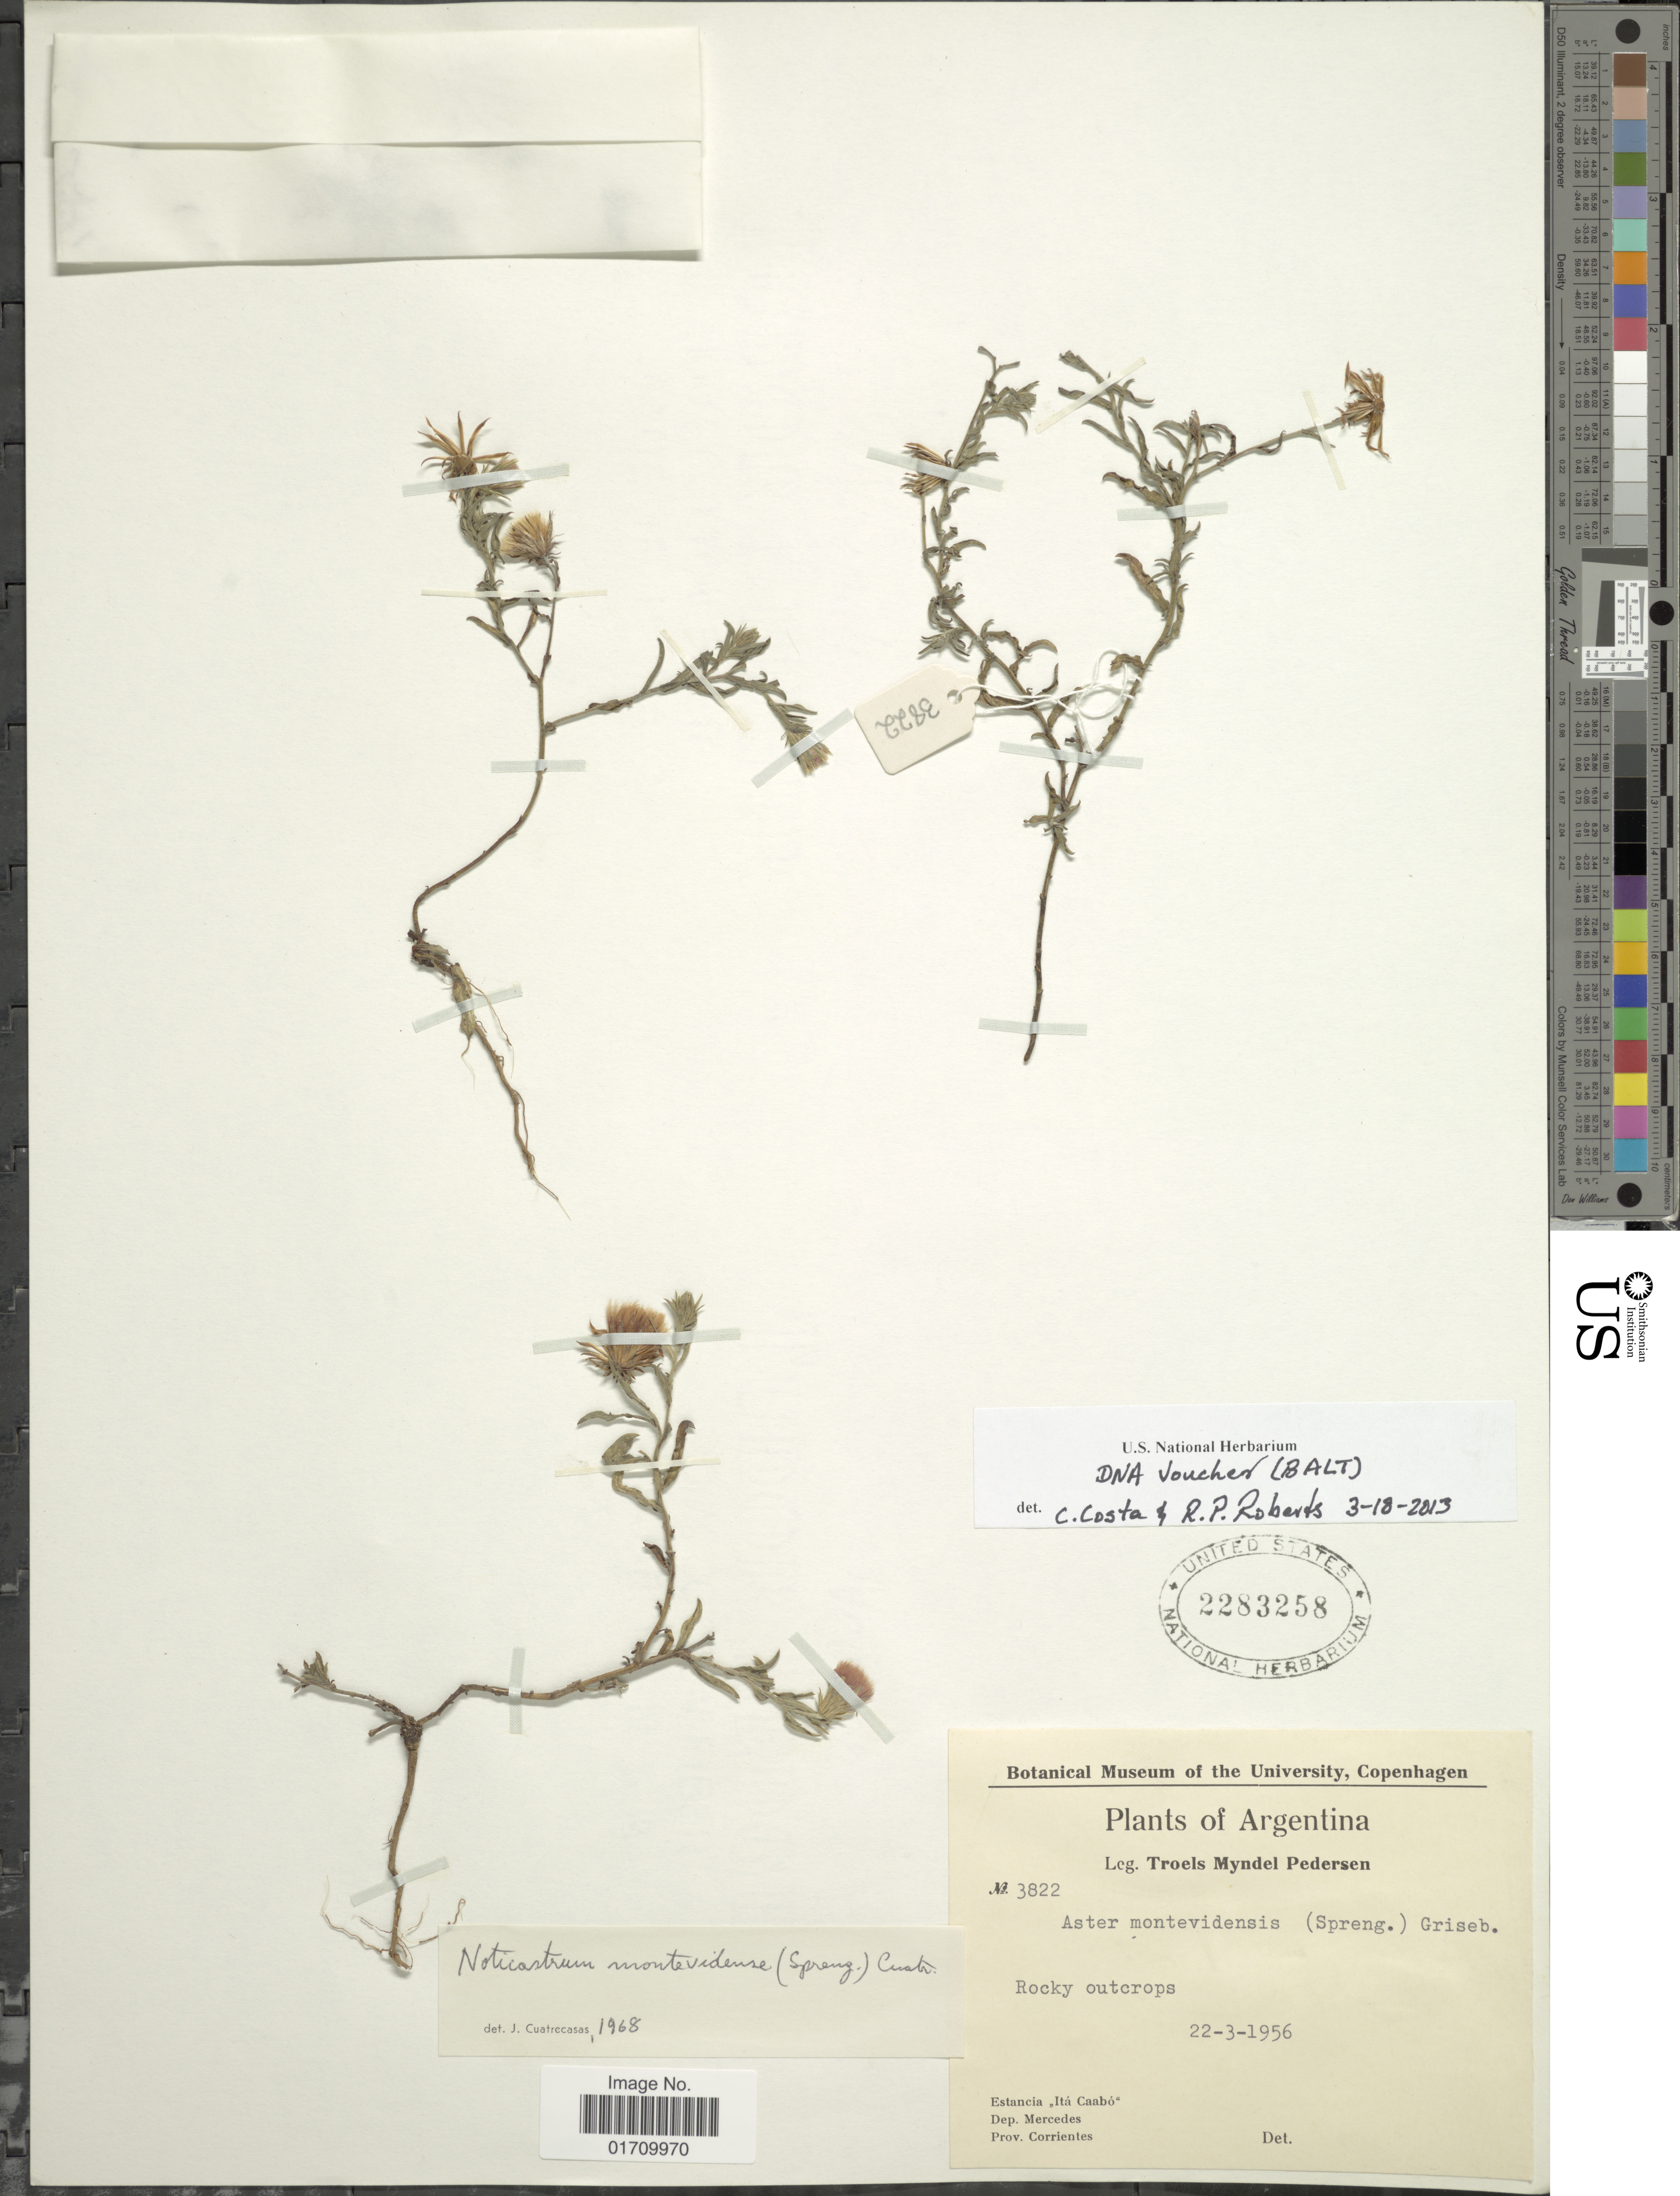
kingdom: Plantae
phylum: Tracheophyta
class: Magnoliopsida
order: Asterales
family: Asteraceae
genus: Noticastrum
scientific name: Noticastrum montevidense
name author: (Spreng.) Cuatrec.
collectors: T. Pederson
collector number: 3822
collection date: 1956-03-22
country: Argentina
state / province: Corrientes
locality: Estancia Ita Caabo, Dep. Mercedes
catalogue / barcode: US 2283258